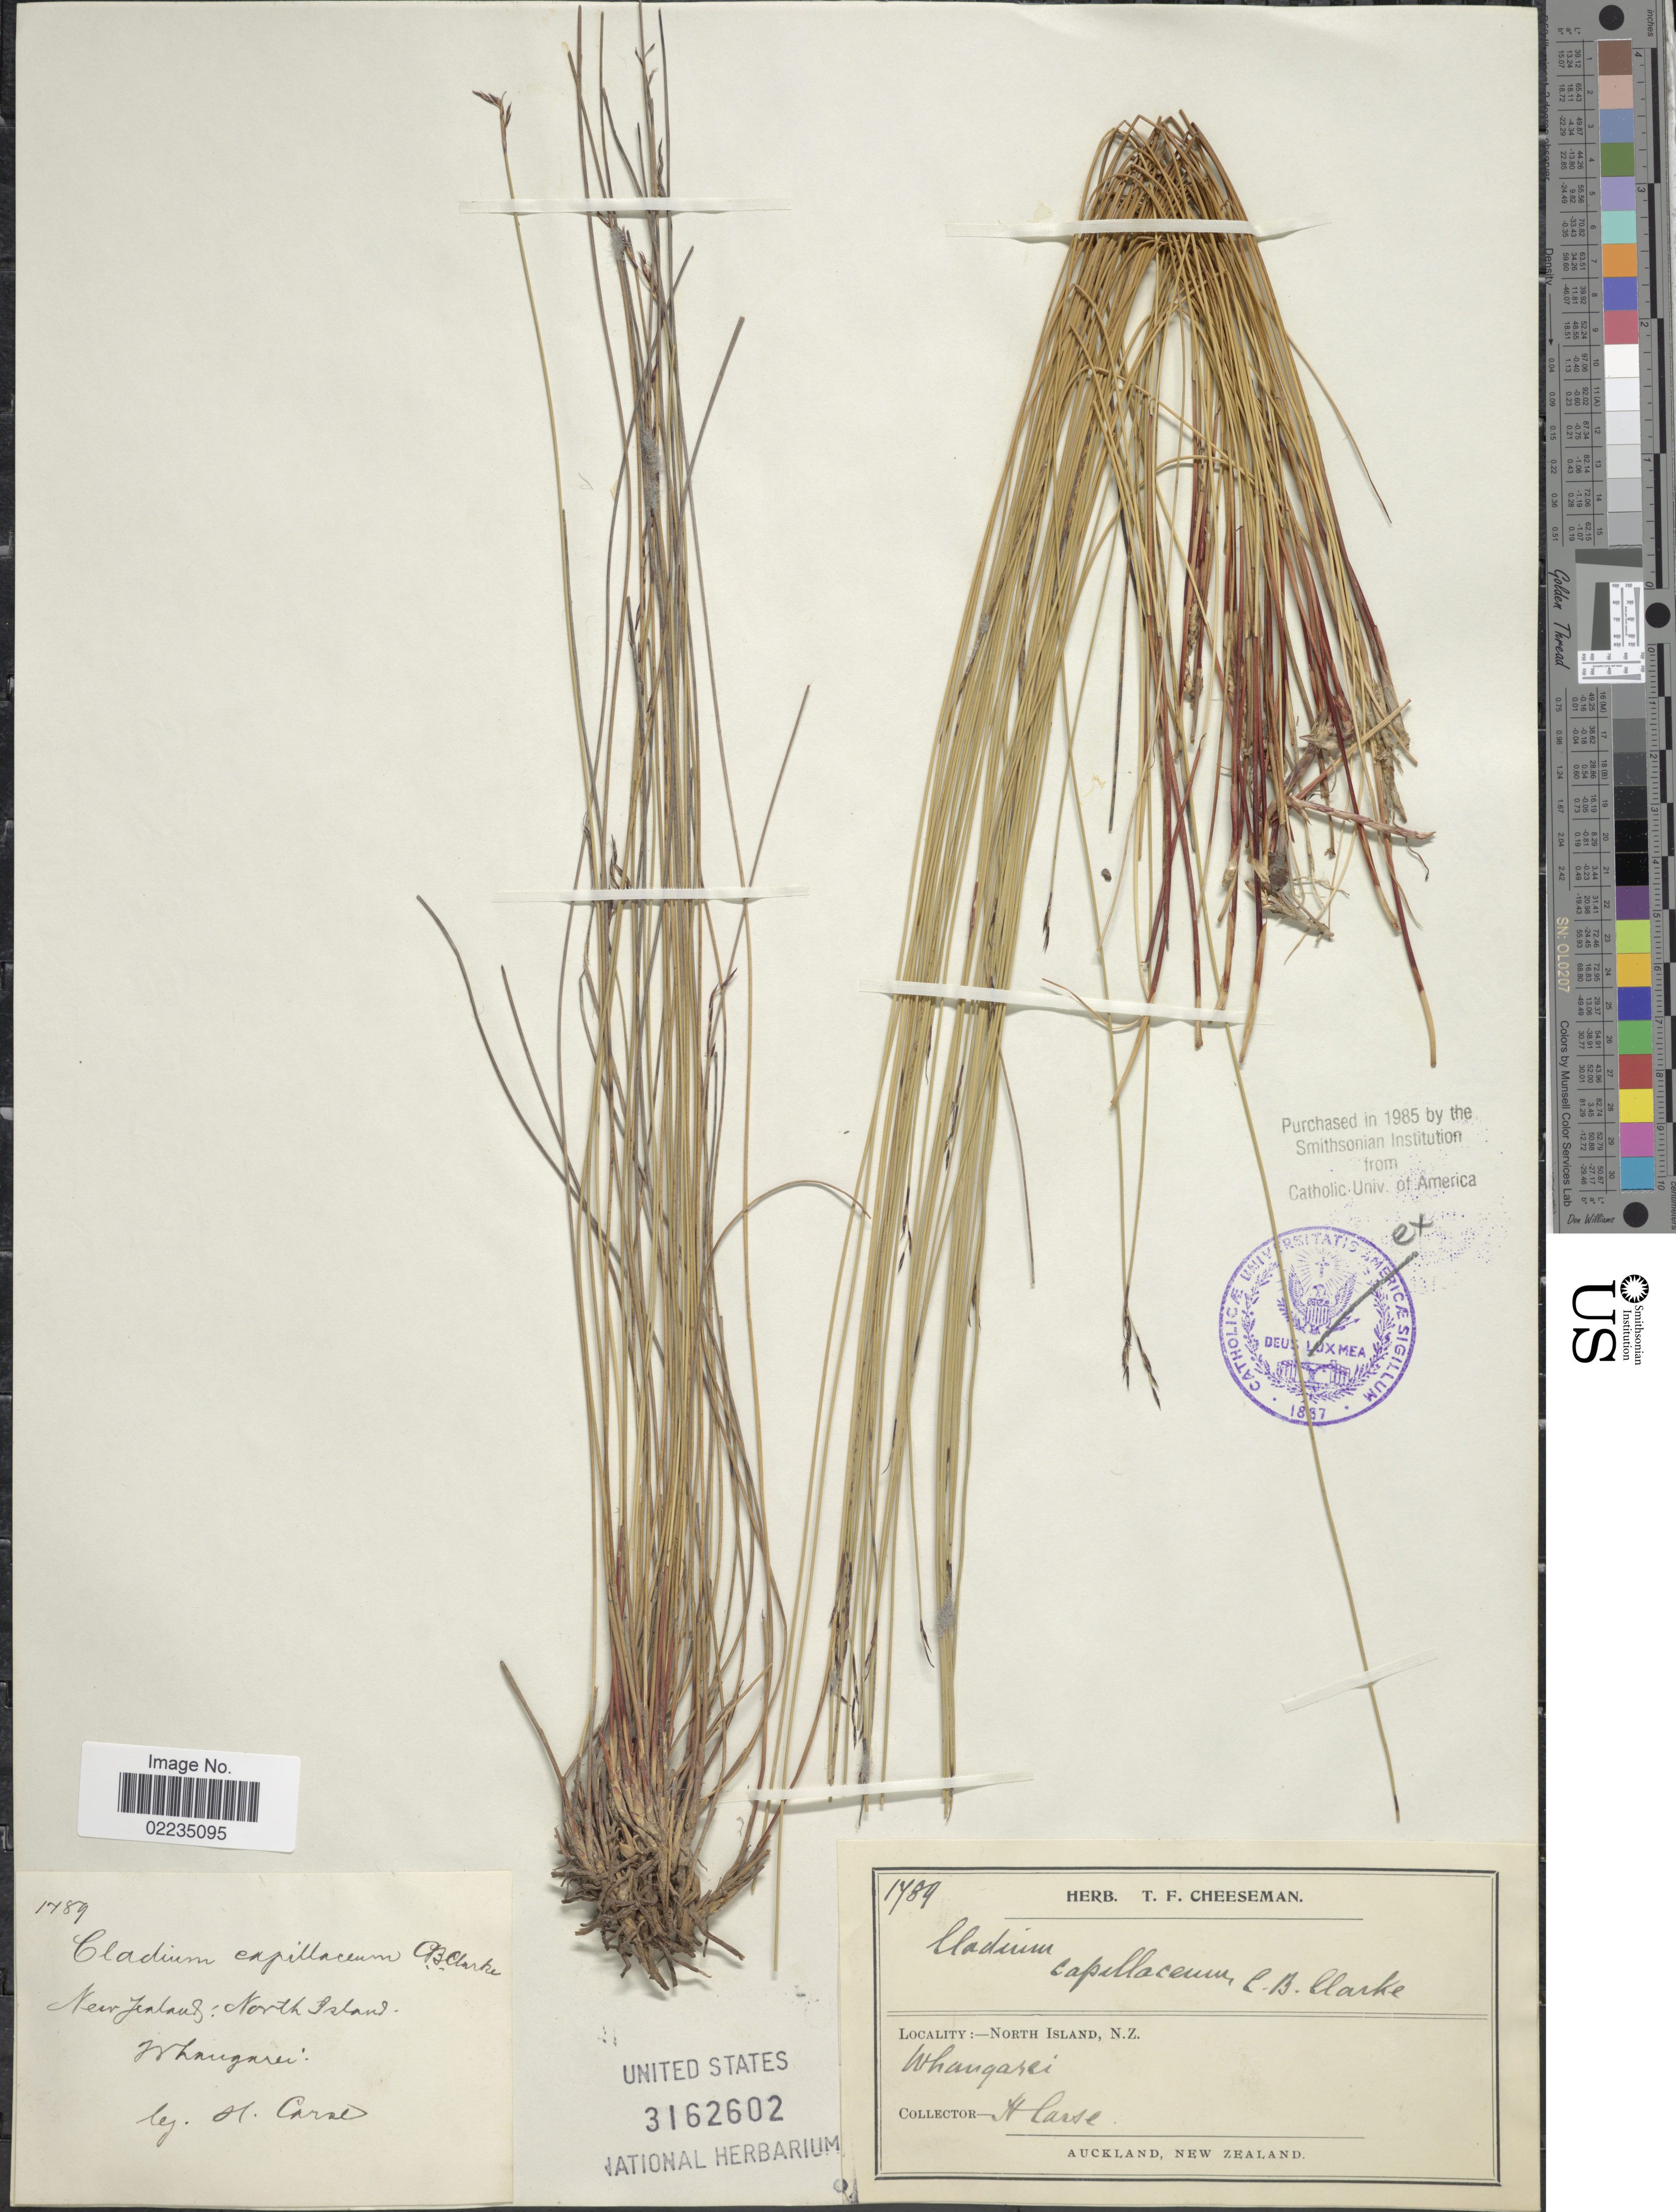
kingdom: Plantae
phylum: Tracheophyta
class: Liliopsida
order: Poales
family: Cyperaceae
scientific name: Netrostylis capillaris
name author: (F. Muell.) R.L. Barrett et al.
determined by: Strong, Mark T., (BOT), Smithsonian Institution - National Museum of Natural History (UNITED STATES)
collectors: H. Larse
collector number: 1784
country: New Zealand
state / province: Auckland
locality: North Island, N. Z., Auckland, Whangarei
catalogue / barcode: US 3162602